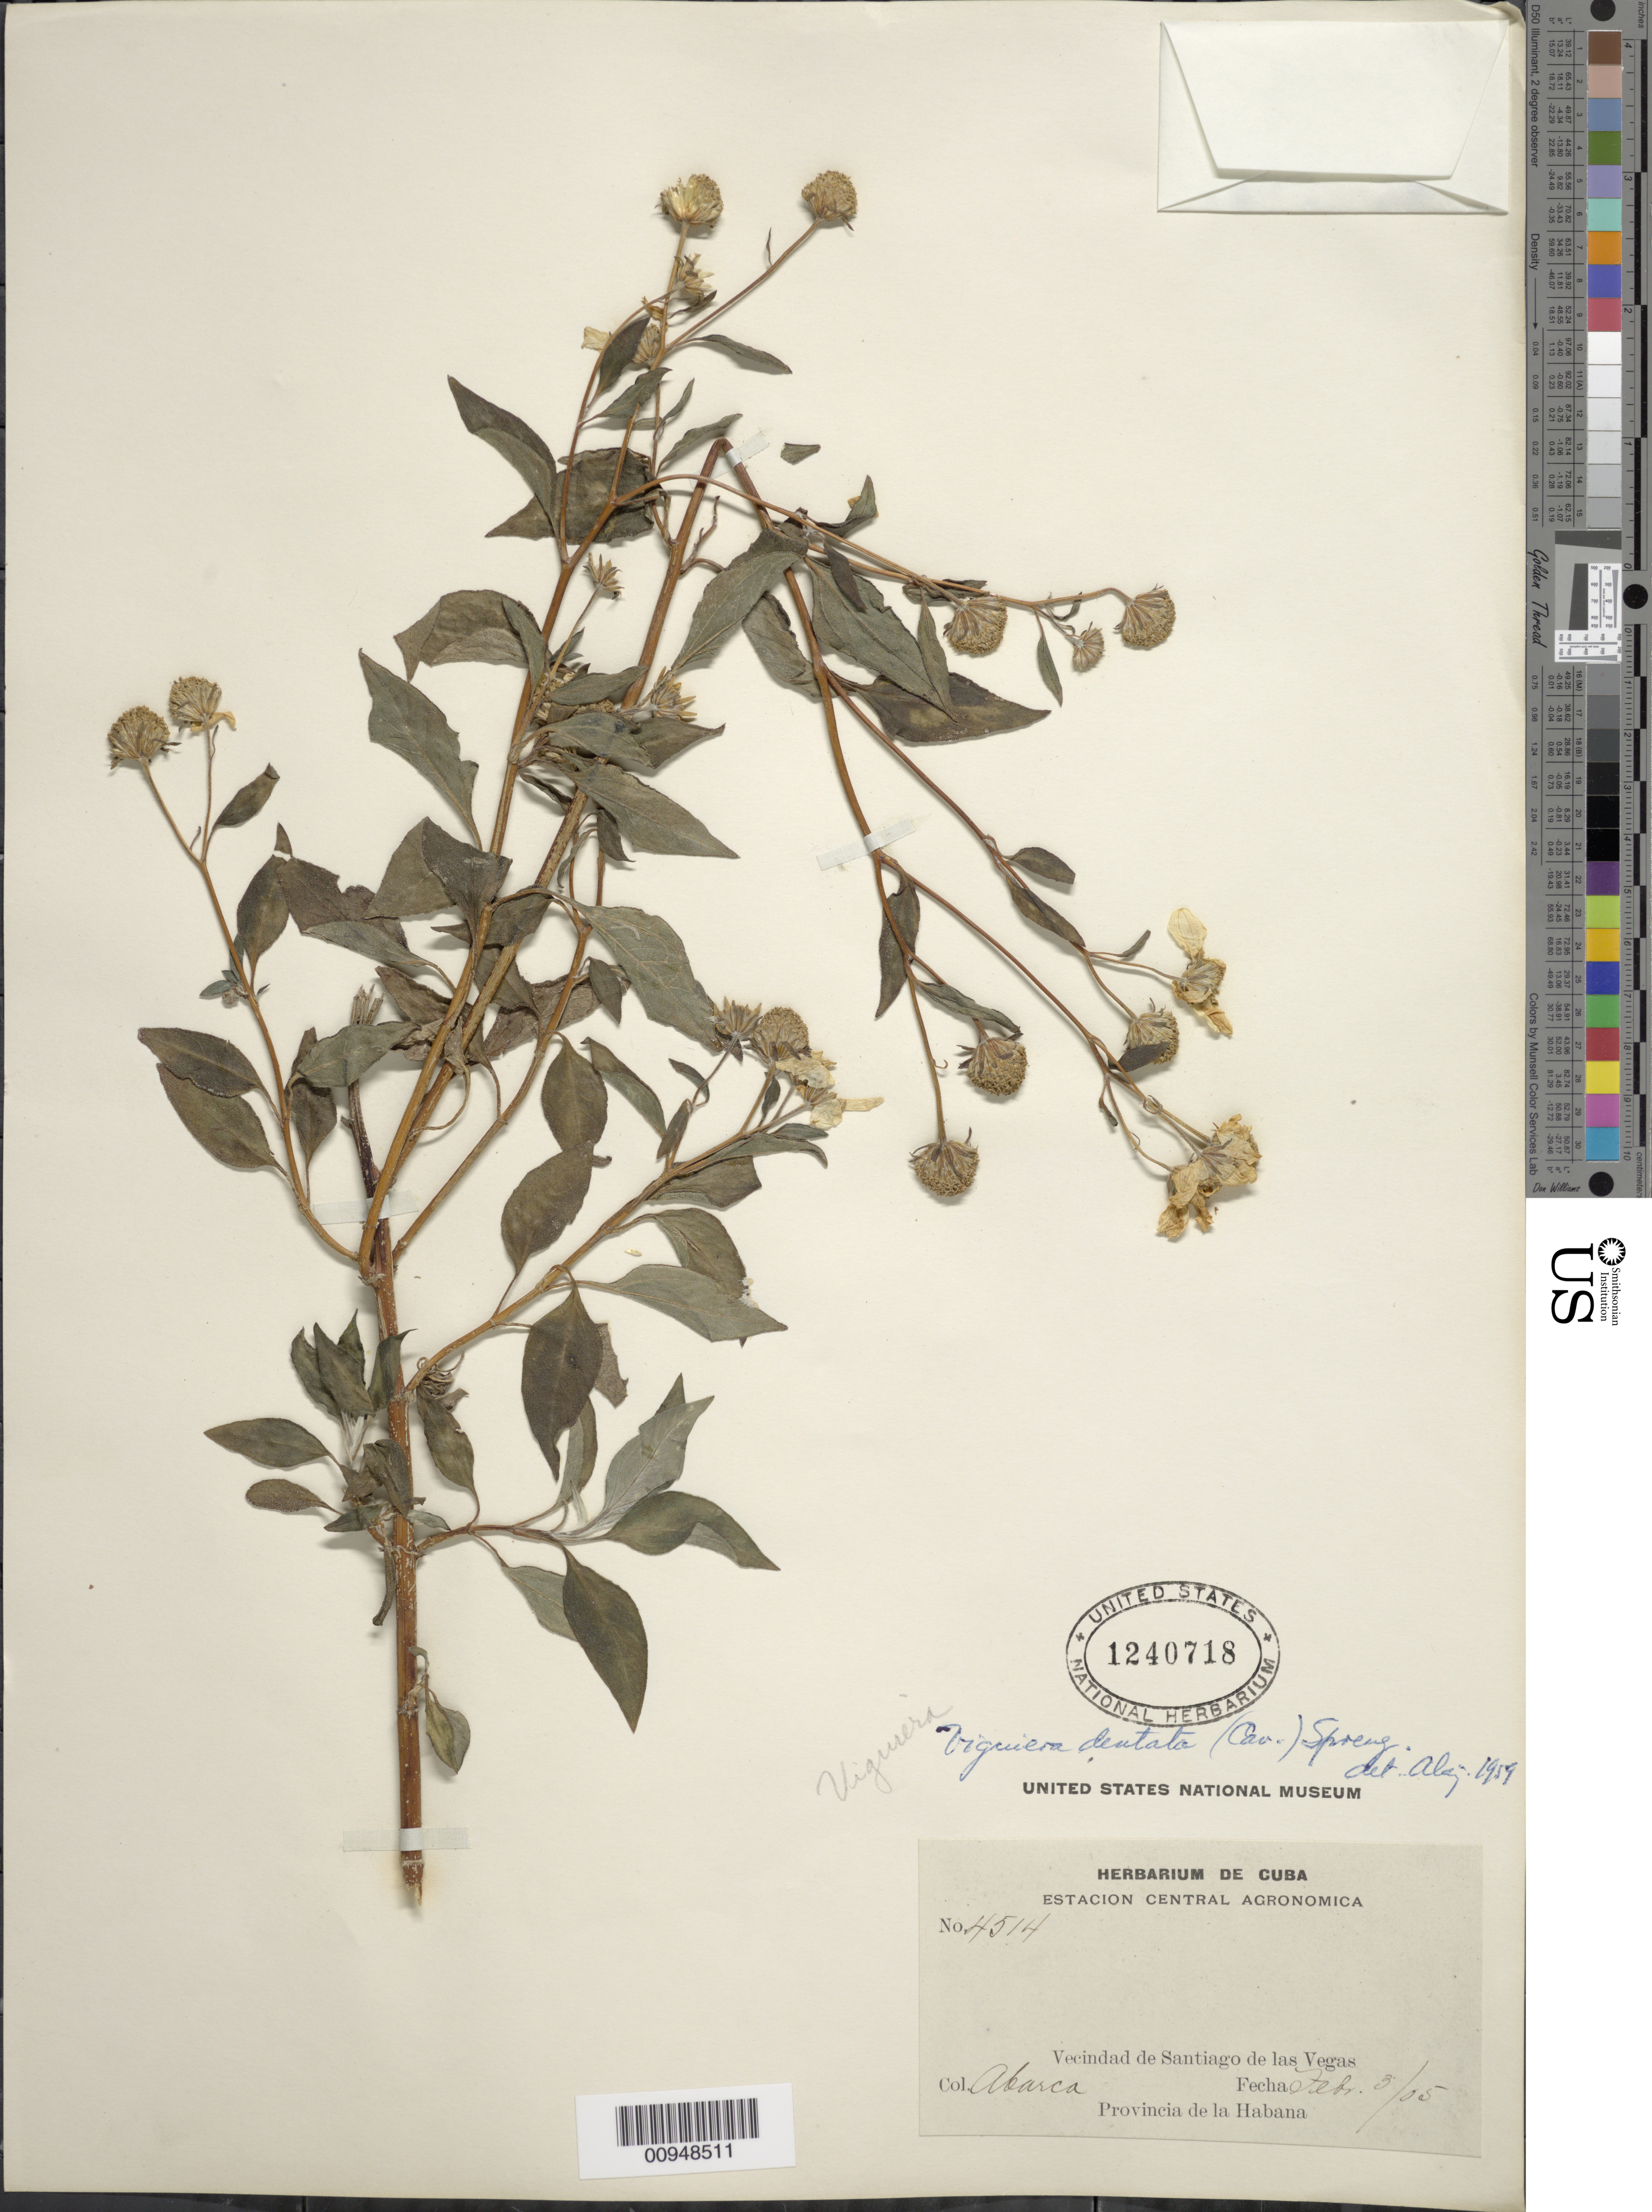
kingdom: Plantae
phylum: Tracheophyta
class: Magnoliopsida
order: Asterales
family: Asteraceae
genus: Viguiera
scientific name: Viguiera dentata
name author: (Cav.) Spreng.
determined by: Liogier, Alain H.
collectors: M. Abarca y Vascquez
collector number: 4514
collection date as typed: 03 Feb 1905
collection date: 1905-02-03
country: Cuba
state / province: La Habana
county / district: Municipio de Boyeros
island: Cuba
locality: Santiago de las Vegas (vecindad de)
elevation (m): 97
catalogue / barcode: US 1240718